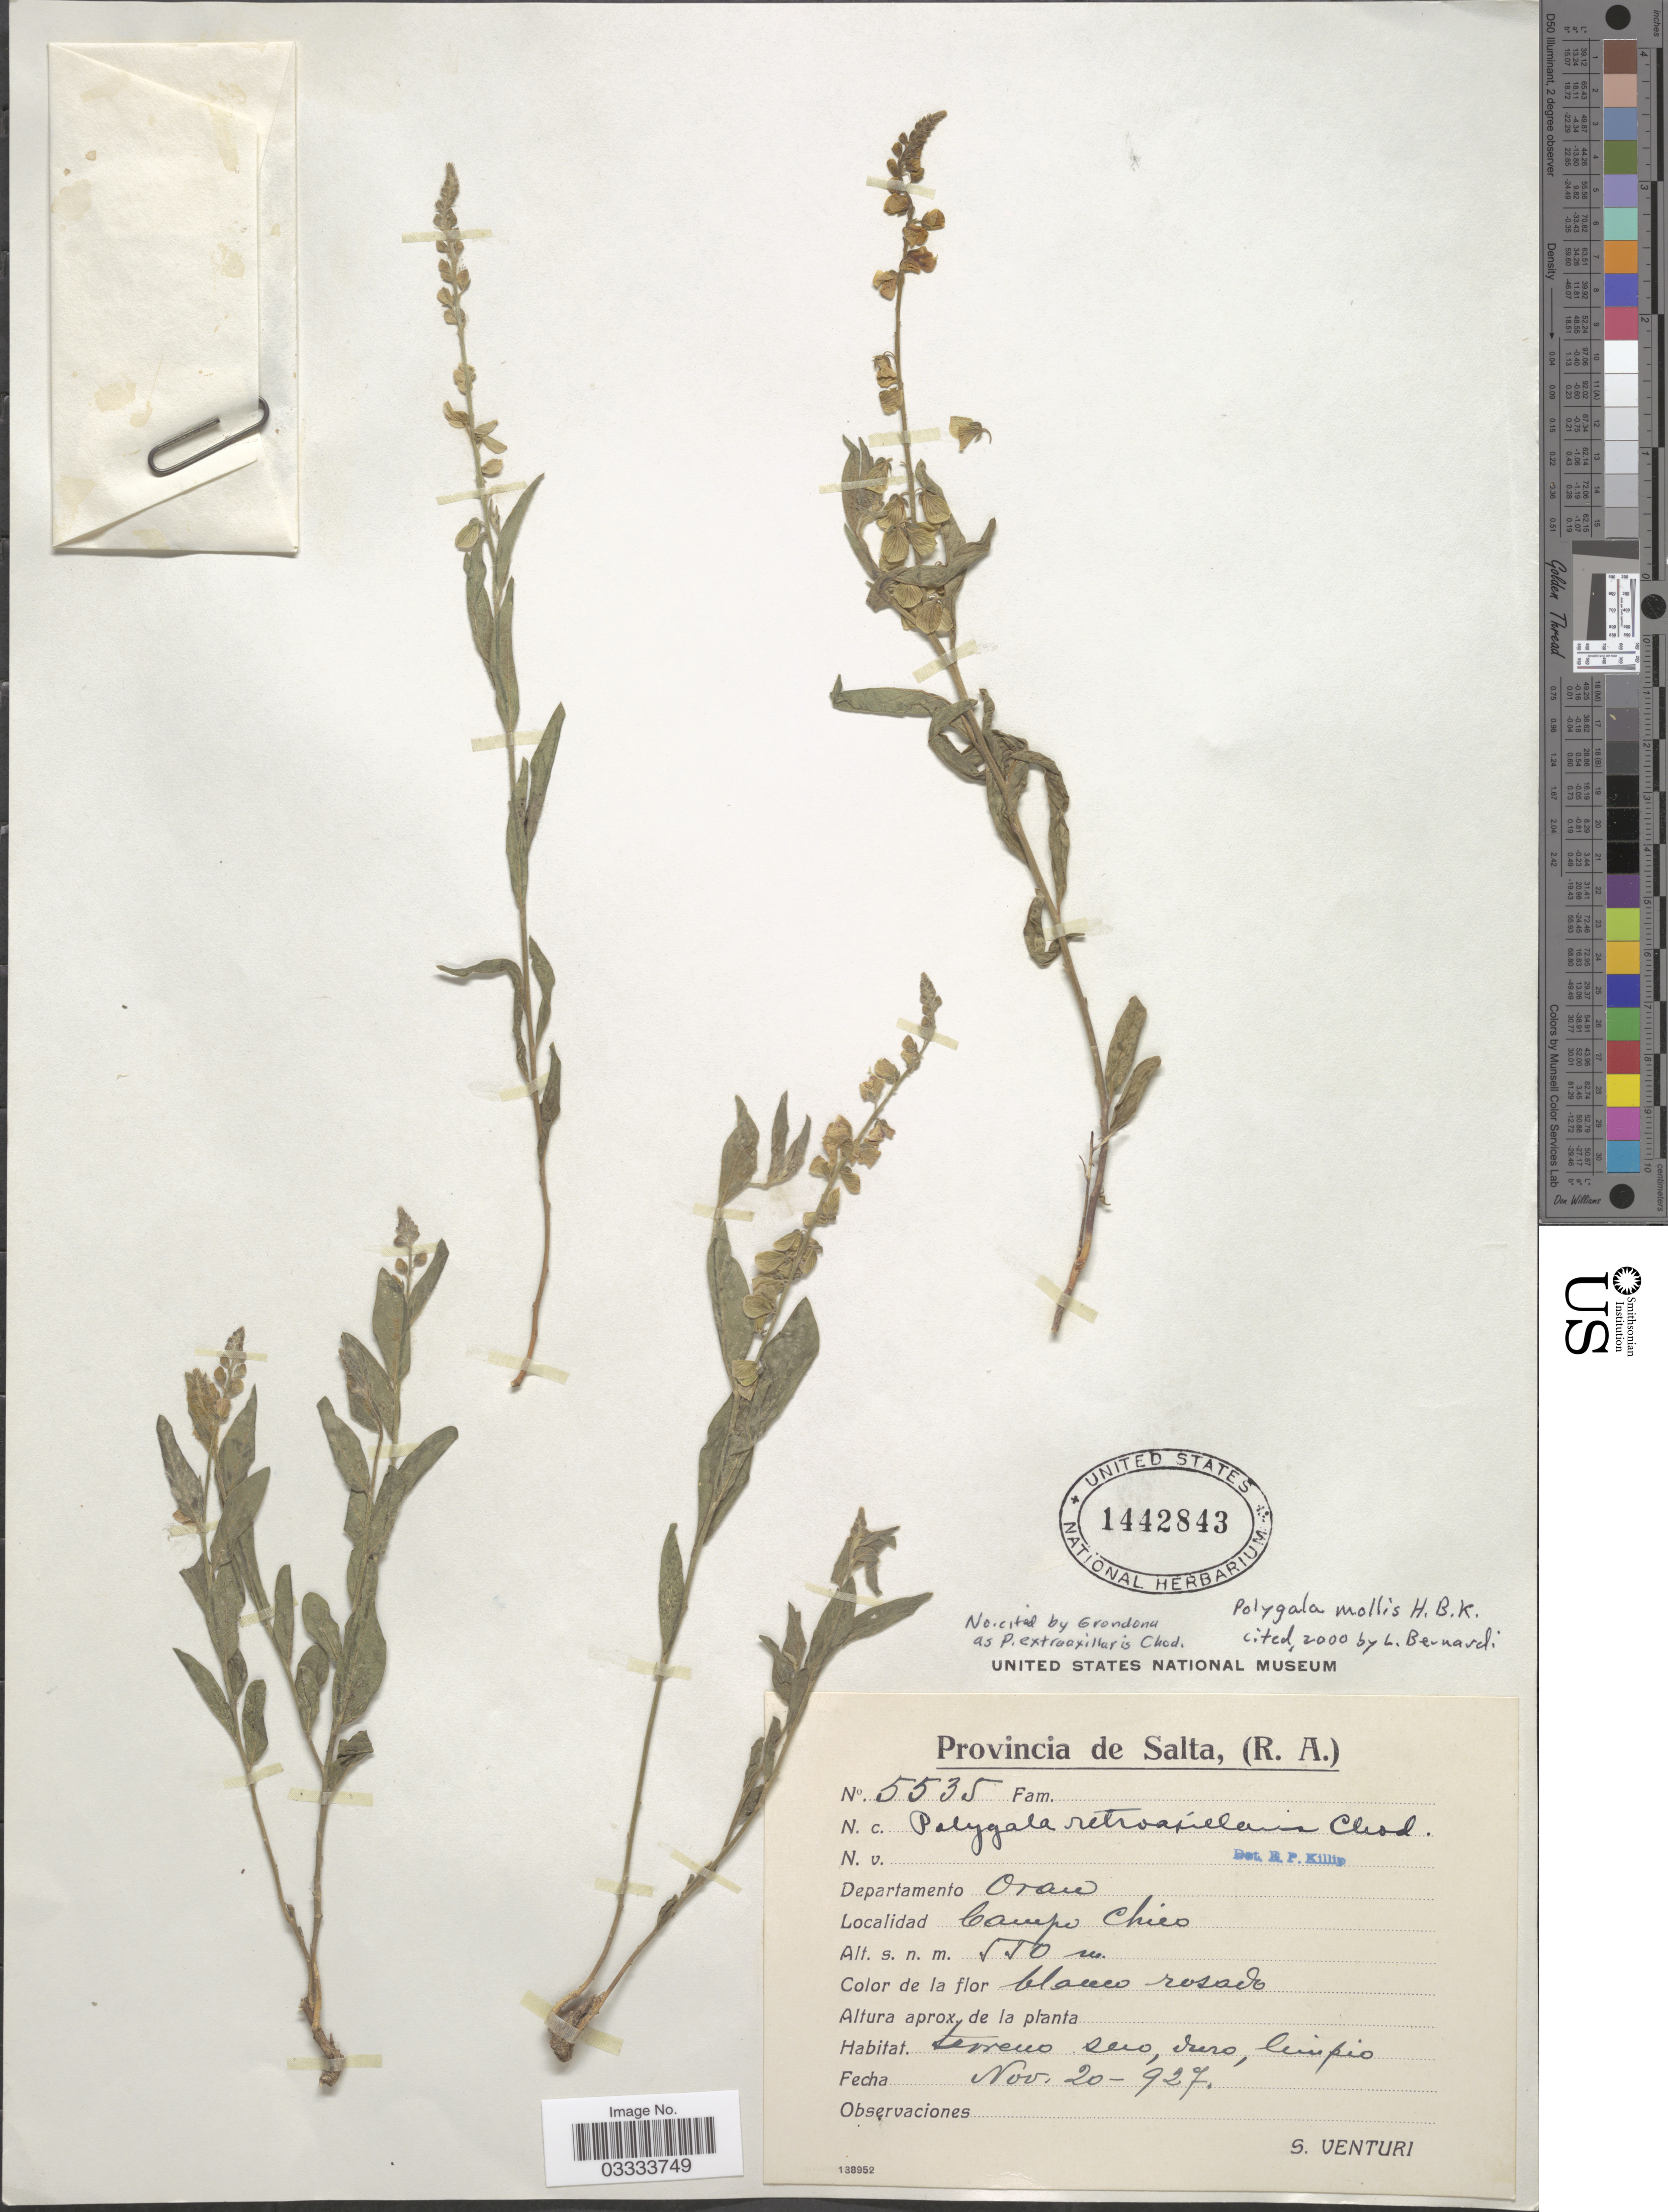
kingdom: Plantae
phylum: Tracheophyta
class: Magnoliopsida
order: Fabales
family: Polygalaceae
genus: Asemeia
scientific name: Asemeia extraaxillaris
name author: (Chodat) J.F.B. Pastore & J.R. Abbott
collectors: S. Venturi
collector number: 5535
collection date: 1927-11-20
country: Argentina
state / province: Salta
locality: Departamento Oran. Campo Chico.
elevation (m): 550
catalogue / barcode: US 1442843